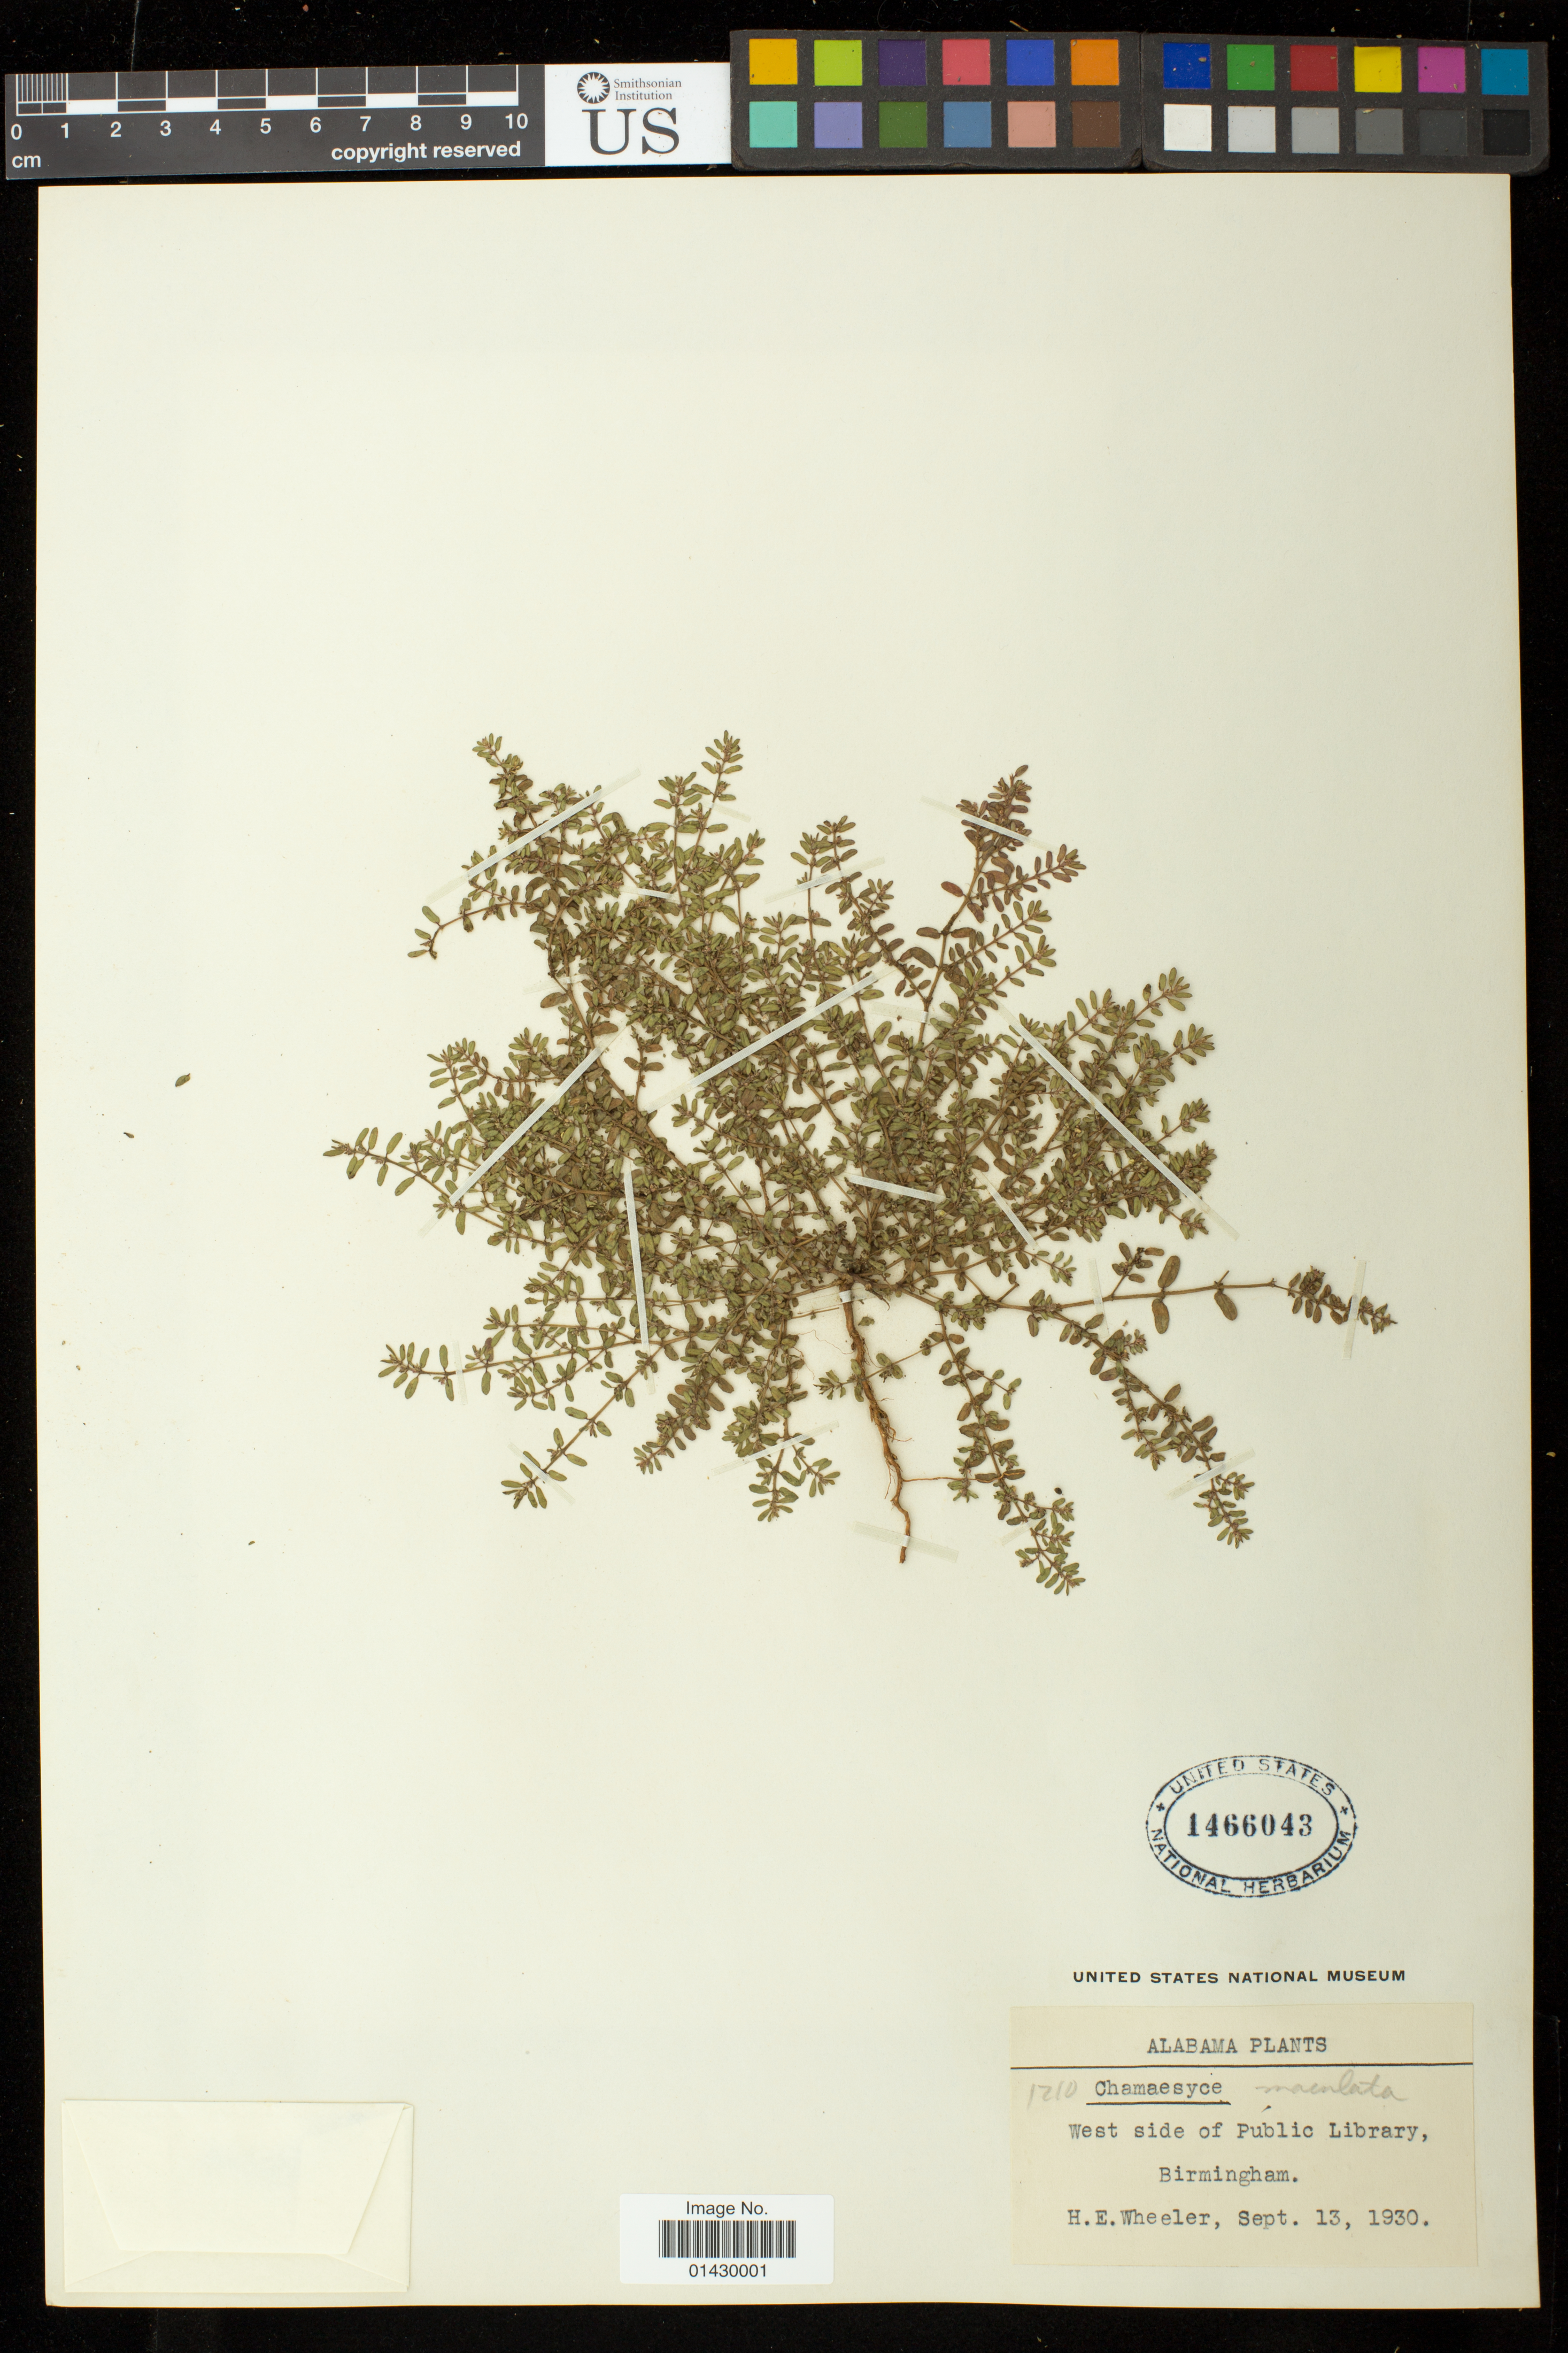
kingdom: Plantae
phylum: Tracheophyta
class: Magnoliopsida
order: Malpighiales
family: Euphorbiaceae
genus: Euphorbia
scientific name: Euphorbia maculata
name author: L.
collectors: H. Wheeler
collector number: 1210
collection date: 1930-09-13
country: United States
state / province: Alabama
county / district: Jefferson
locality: West side of Public Library, Birmingham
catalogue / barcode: US 1466043